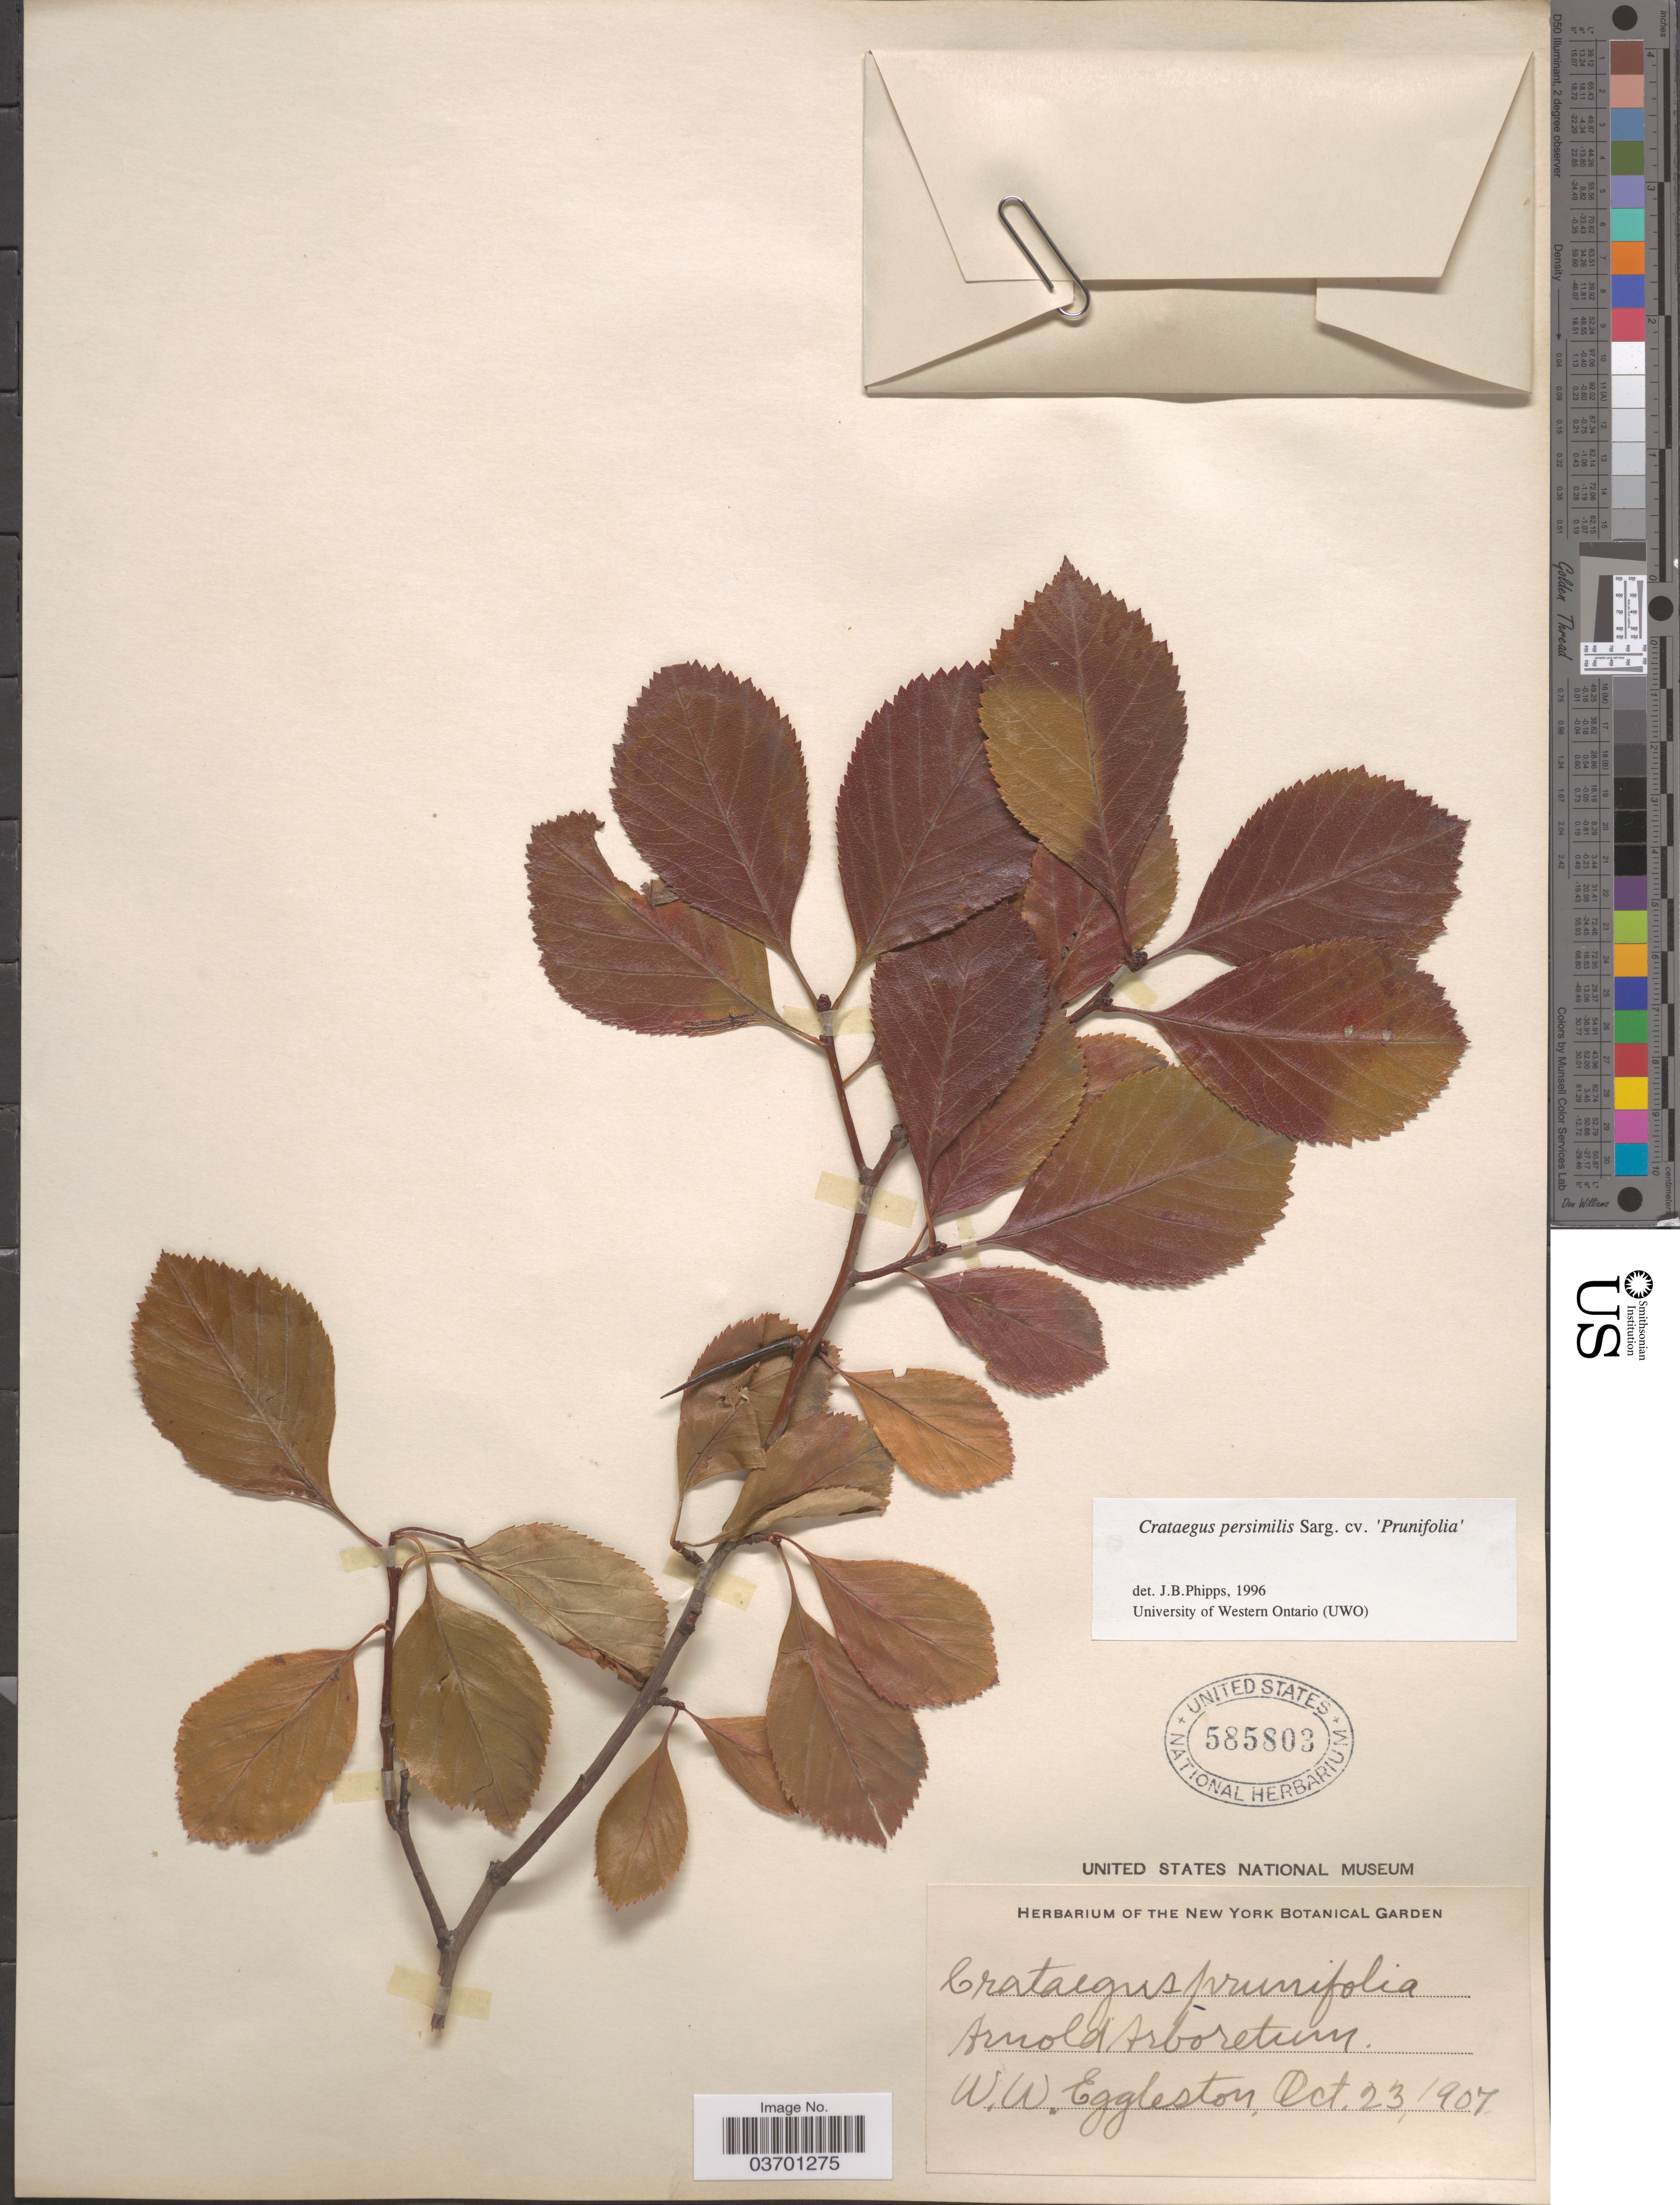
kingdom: Plantae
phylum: Tracheophyta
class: Magnoliopsida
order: Rosales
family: Rosaceae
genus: Crataegus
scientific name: Crataegus persimilis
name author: Sarg.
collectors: W. W. Eggleston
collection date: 1907-10-23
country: United States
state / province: New York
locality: Arnold Arboretum.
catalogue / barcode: US 585803